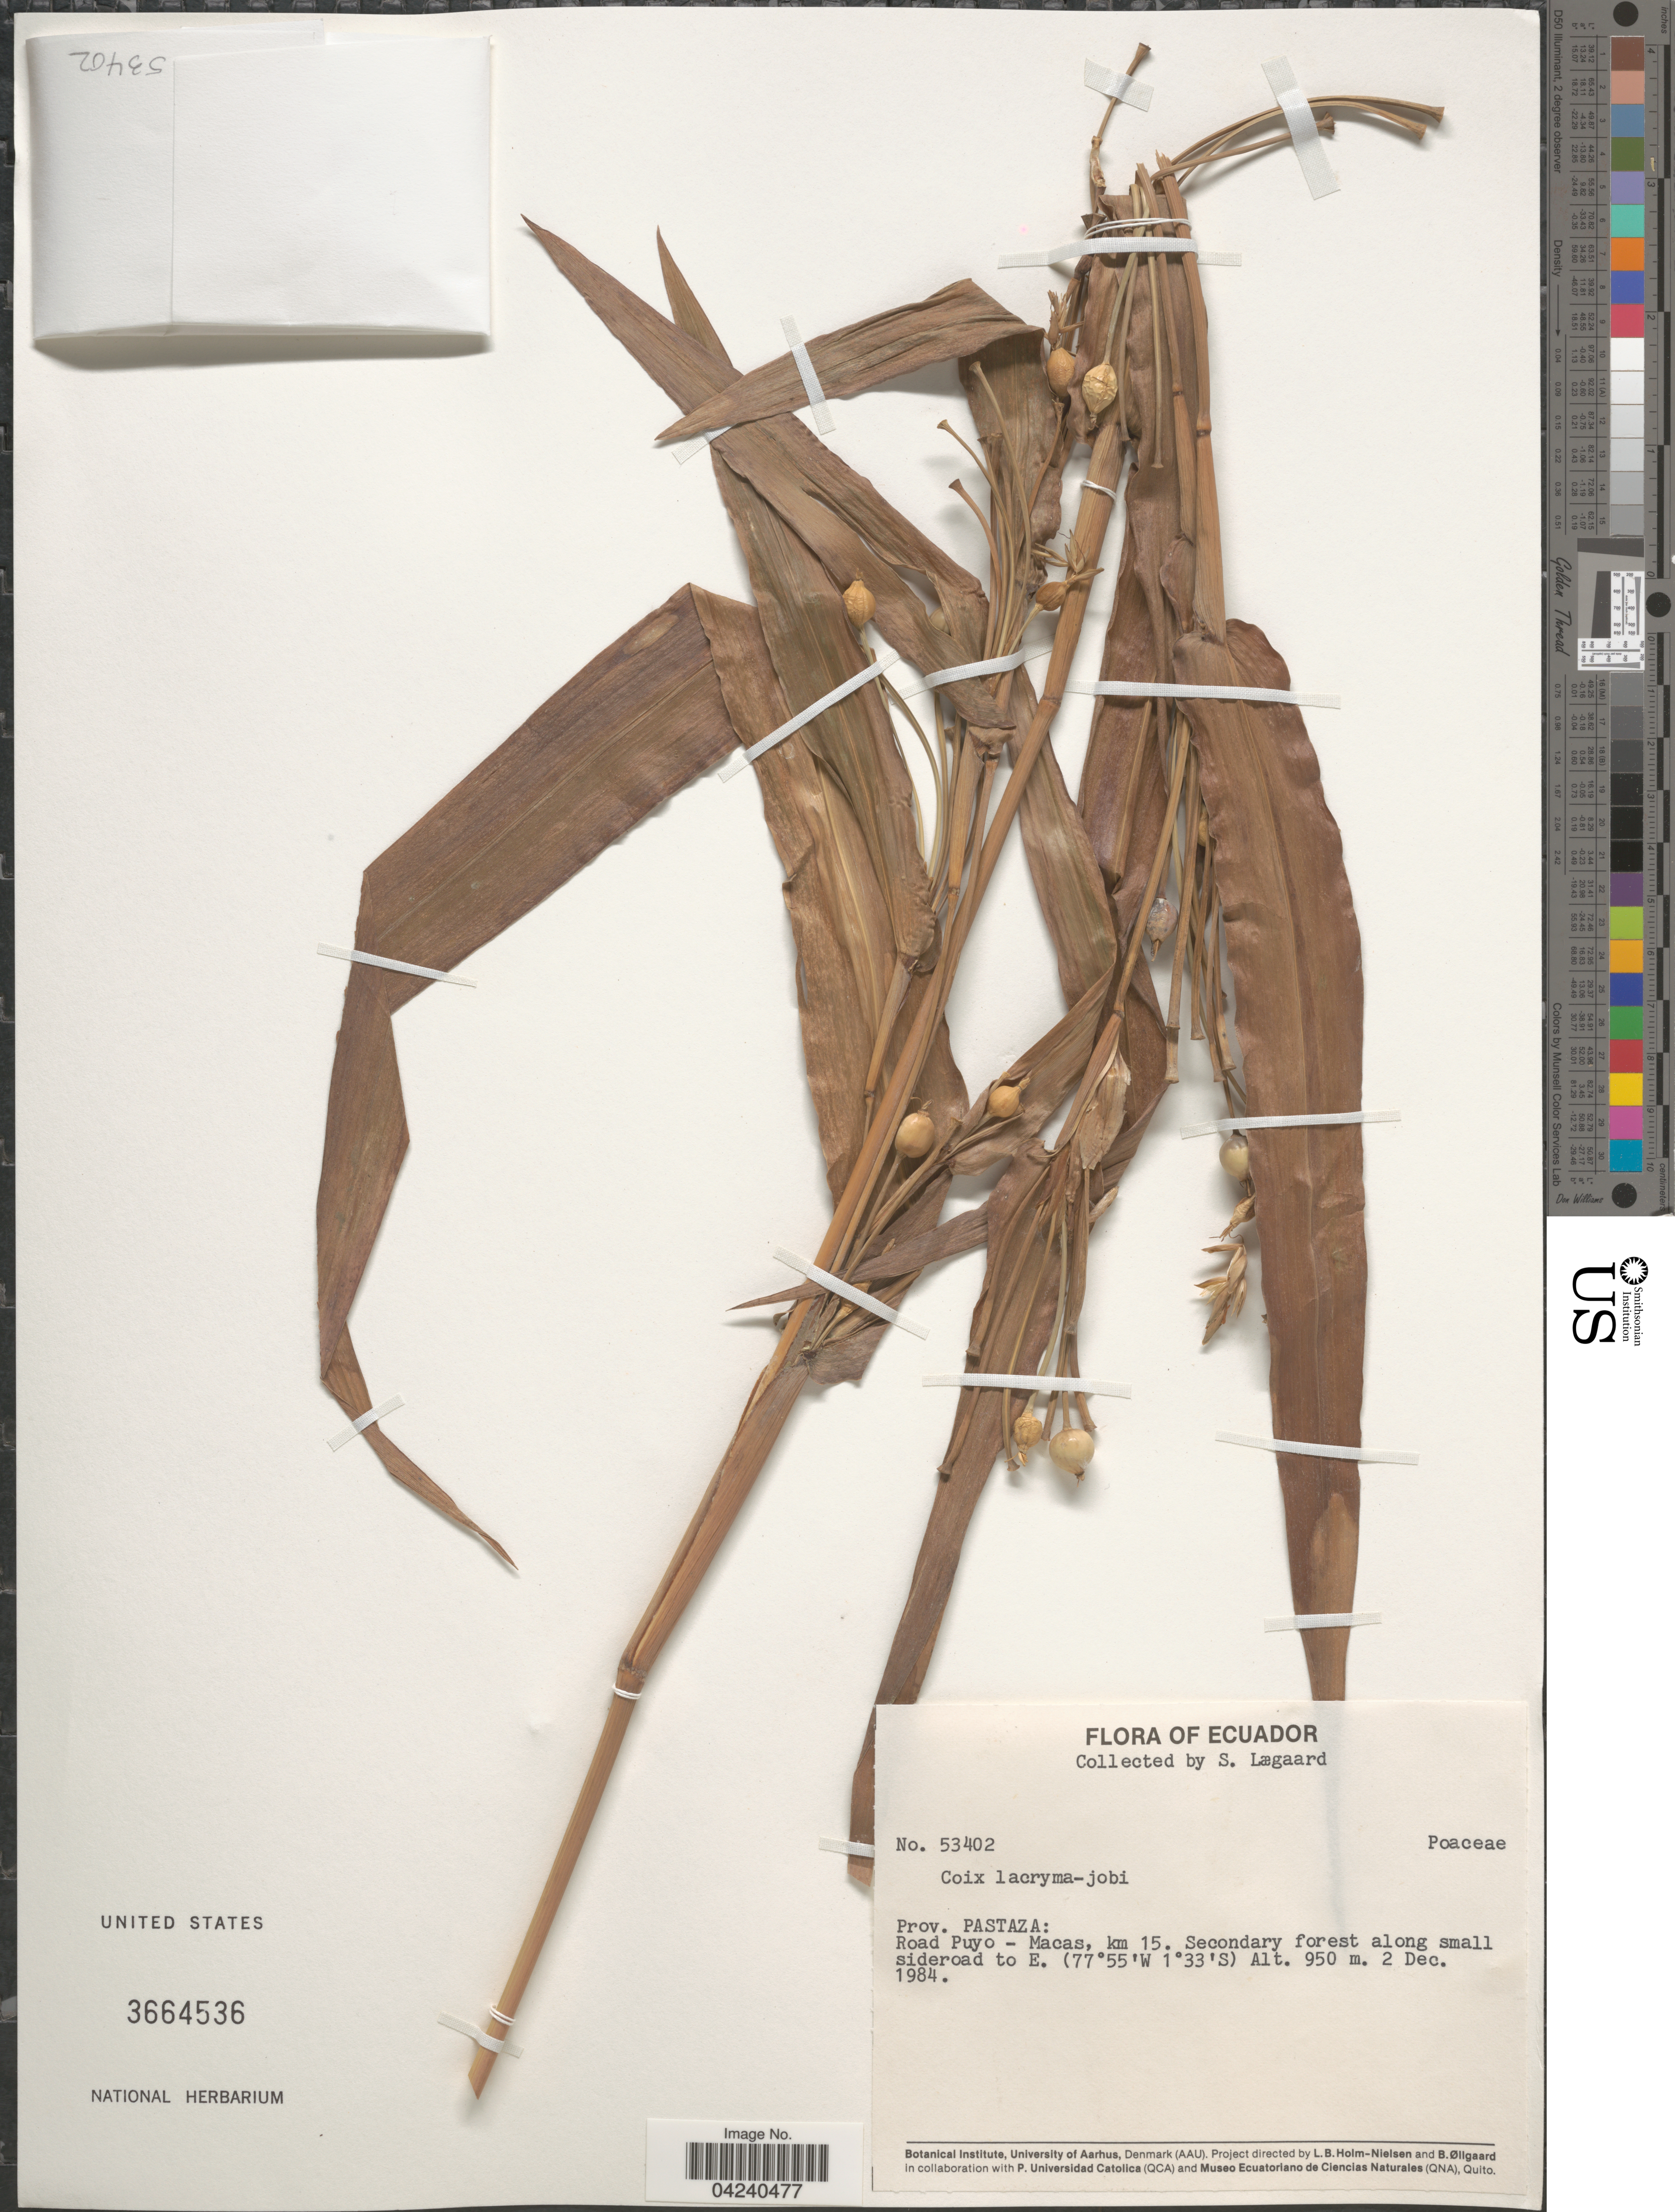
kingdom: Plantae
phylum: Tracheophyta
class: Liliopsida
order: Poales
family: Poaceae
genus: Coix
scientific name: Coix lacryma-jobi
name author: L.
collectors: S. Lægaard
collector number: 53402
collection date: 1984-12-02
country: Ecuador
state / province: Pastaza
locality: Road Puyo - Macas, km 15. Secondary forest along small sideroad to E.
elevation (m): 950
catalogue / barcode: US 3664536